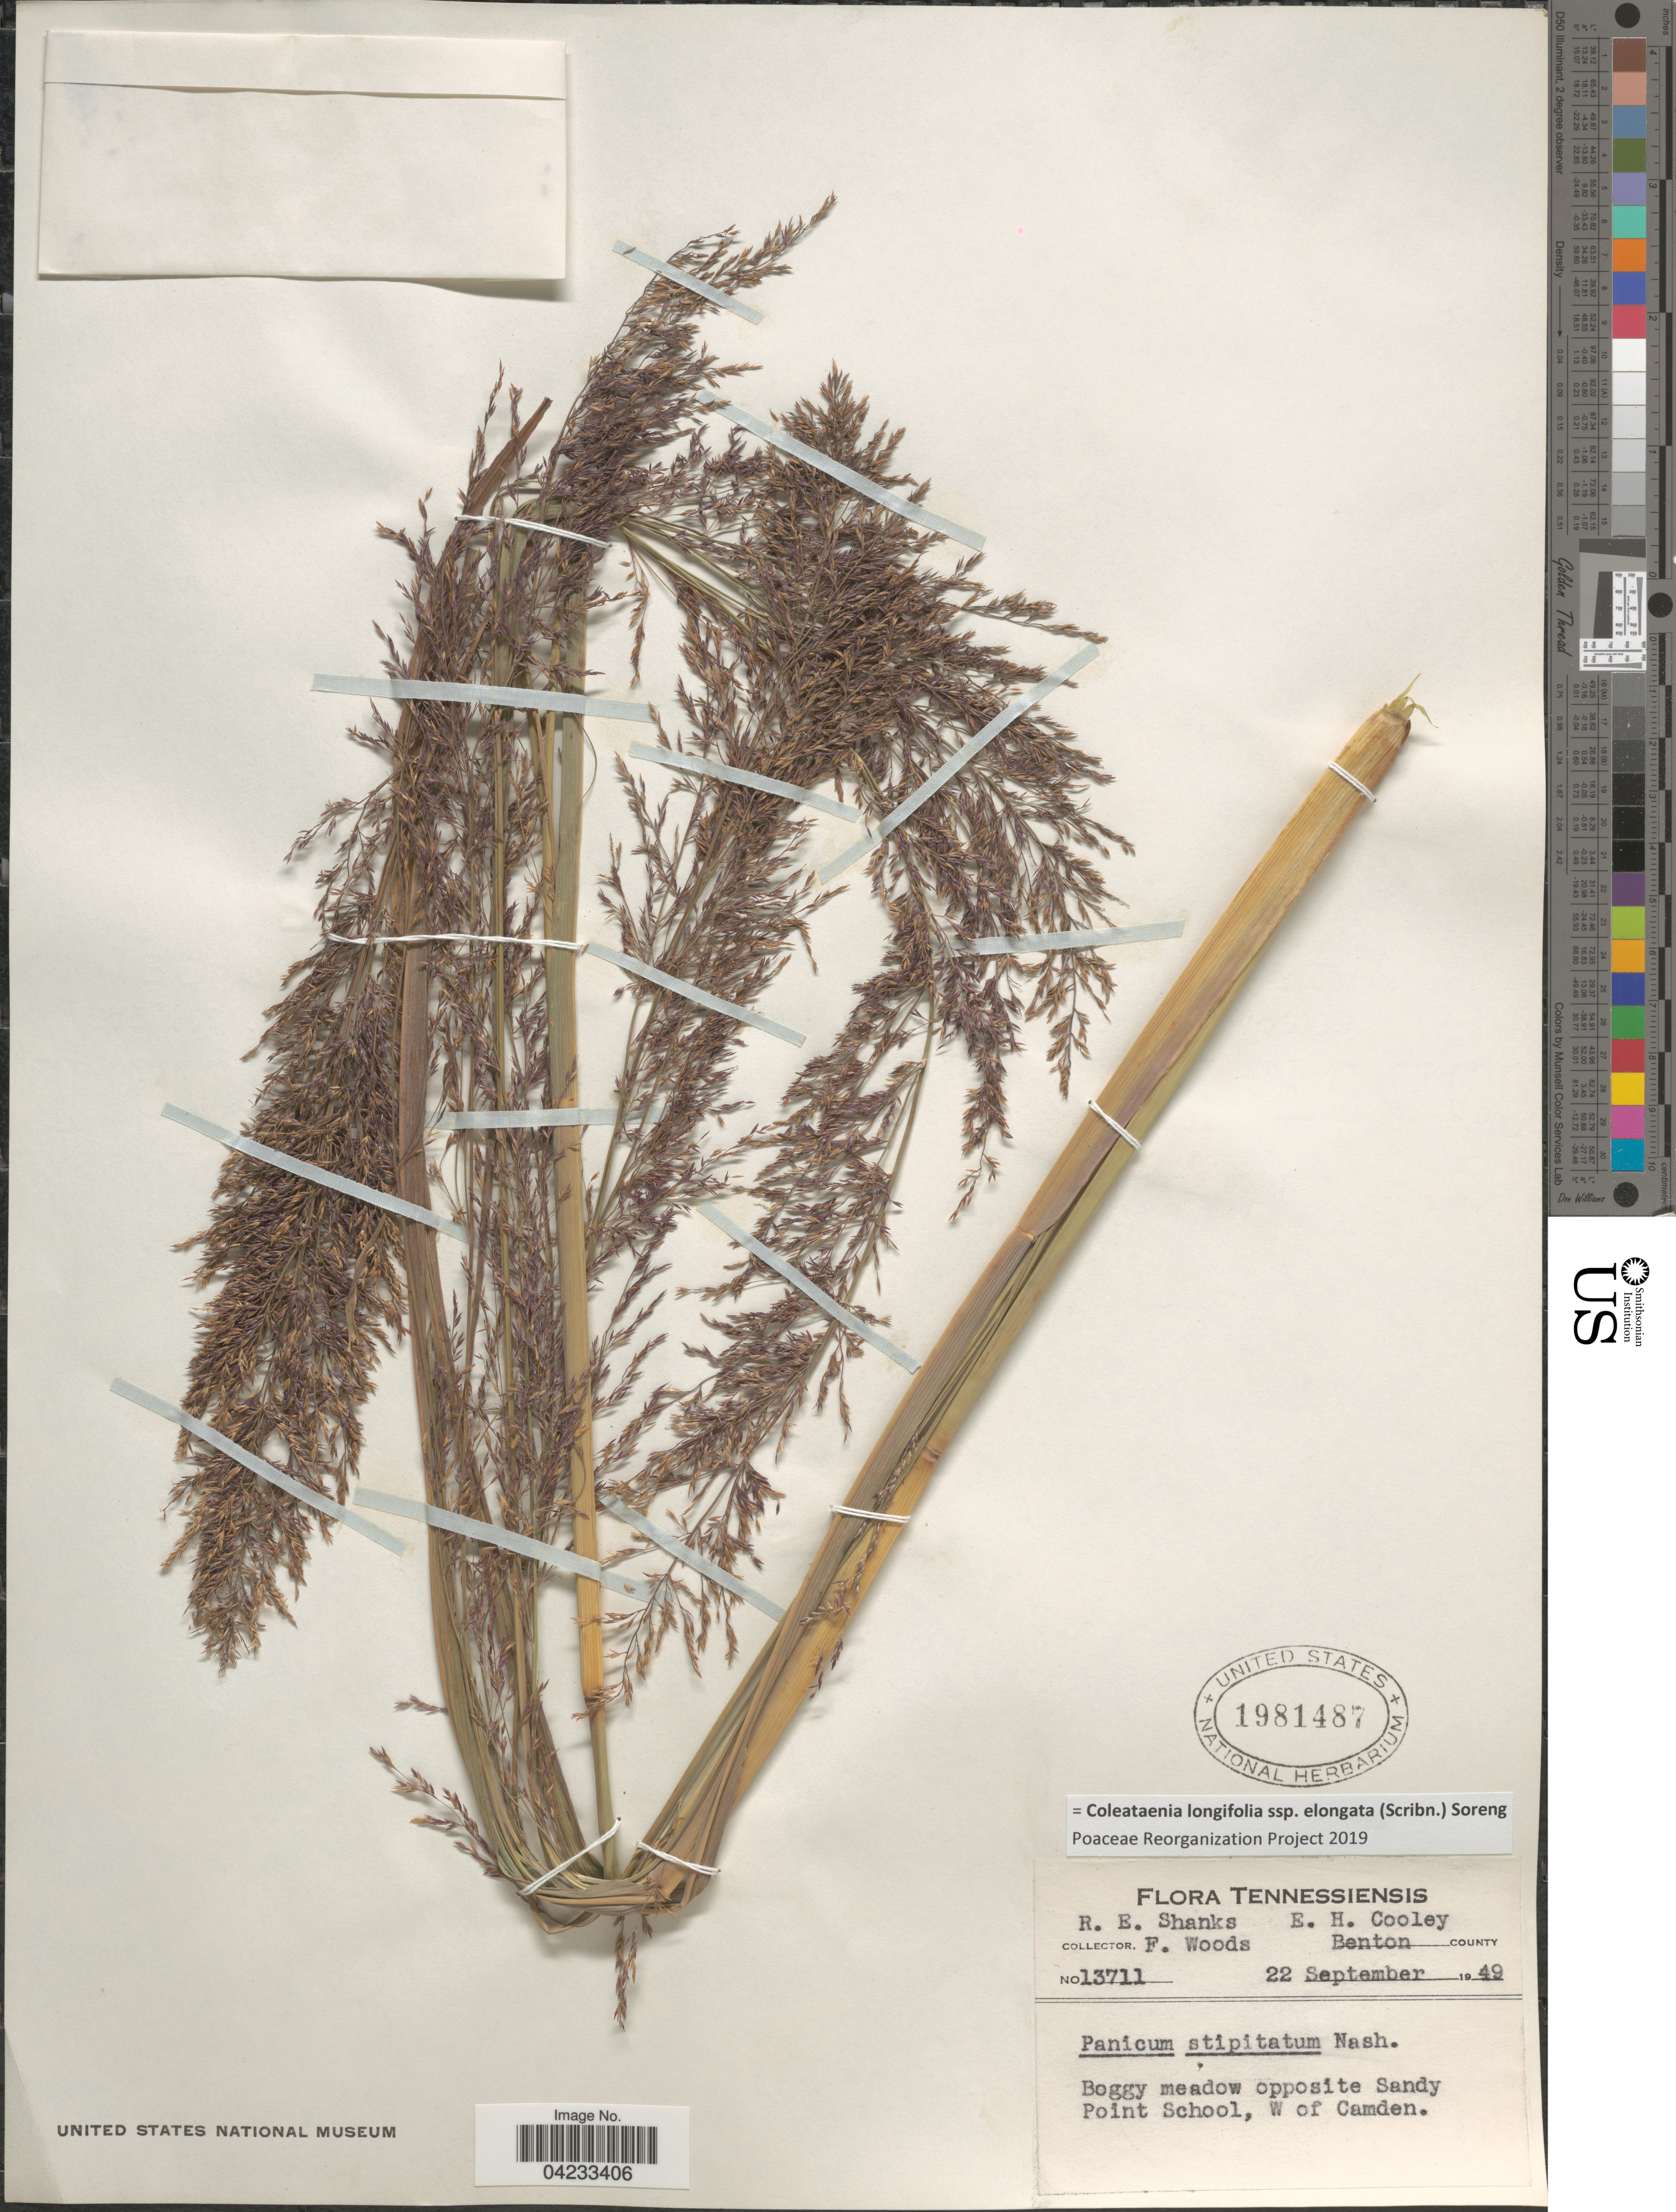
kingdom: Plantae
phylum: Tracheophyta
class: Liliopsida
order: Poales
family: Poaceae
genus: Coleataenia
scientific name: Coleataenia longifolia subsp. elongata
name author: (Scribn.) Soreng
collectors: R. Shanks, F. Woods & E. H. Cooley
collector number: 13711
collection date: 1949-09-22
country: United States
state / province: Tennessee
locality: Benton County. Boggy meadow opposite Sandy Point School, W of Camden.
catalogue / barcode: US 1981487